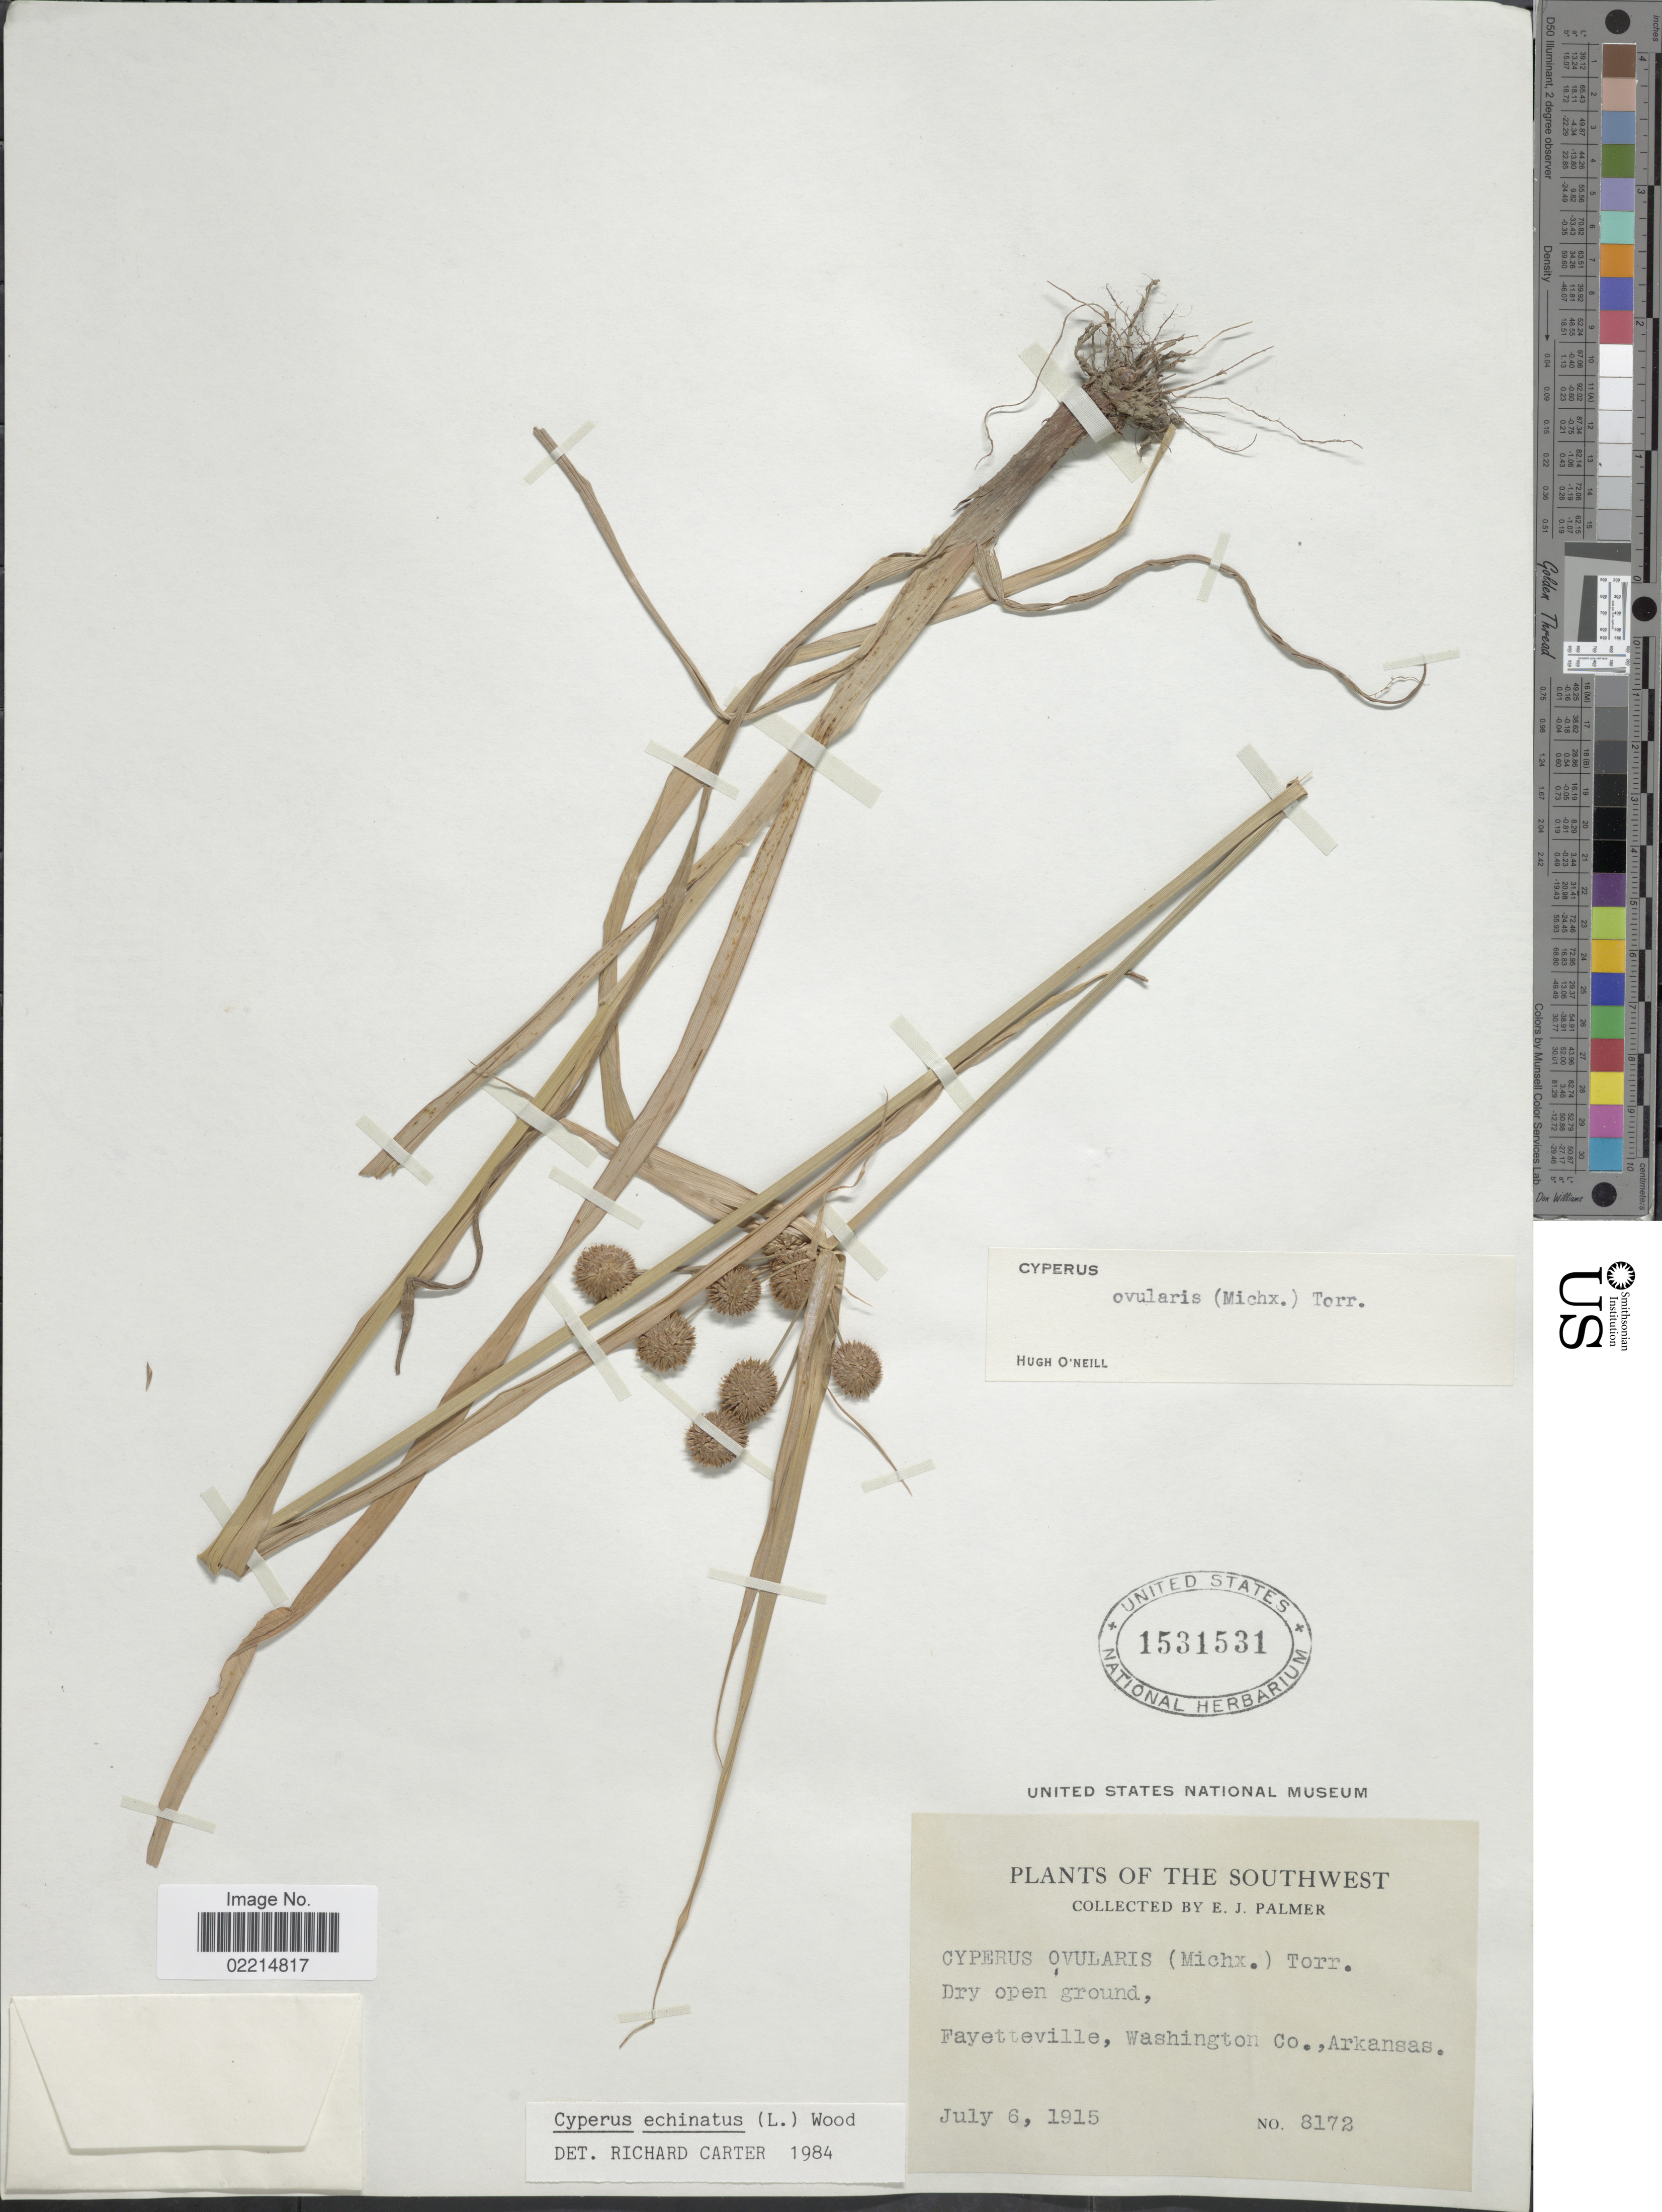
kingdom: Plantae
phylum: Tracheophyta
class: Liliopsida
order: Poales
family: Cyperaceae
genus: Cyperus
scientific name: Cyperus echinatus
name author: (L.) Alph. Wood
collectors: E. J. Palmer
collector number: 8172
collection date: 1915-07-06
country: United States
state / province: Arkansas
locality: Southwest, dry open ground, Fayetteville,Washington Co.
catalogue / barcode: US 1531531